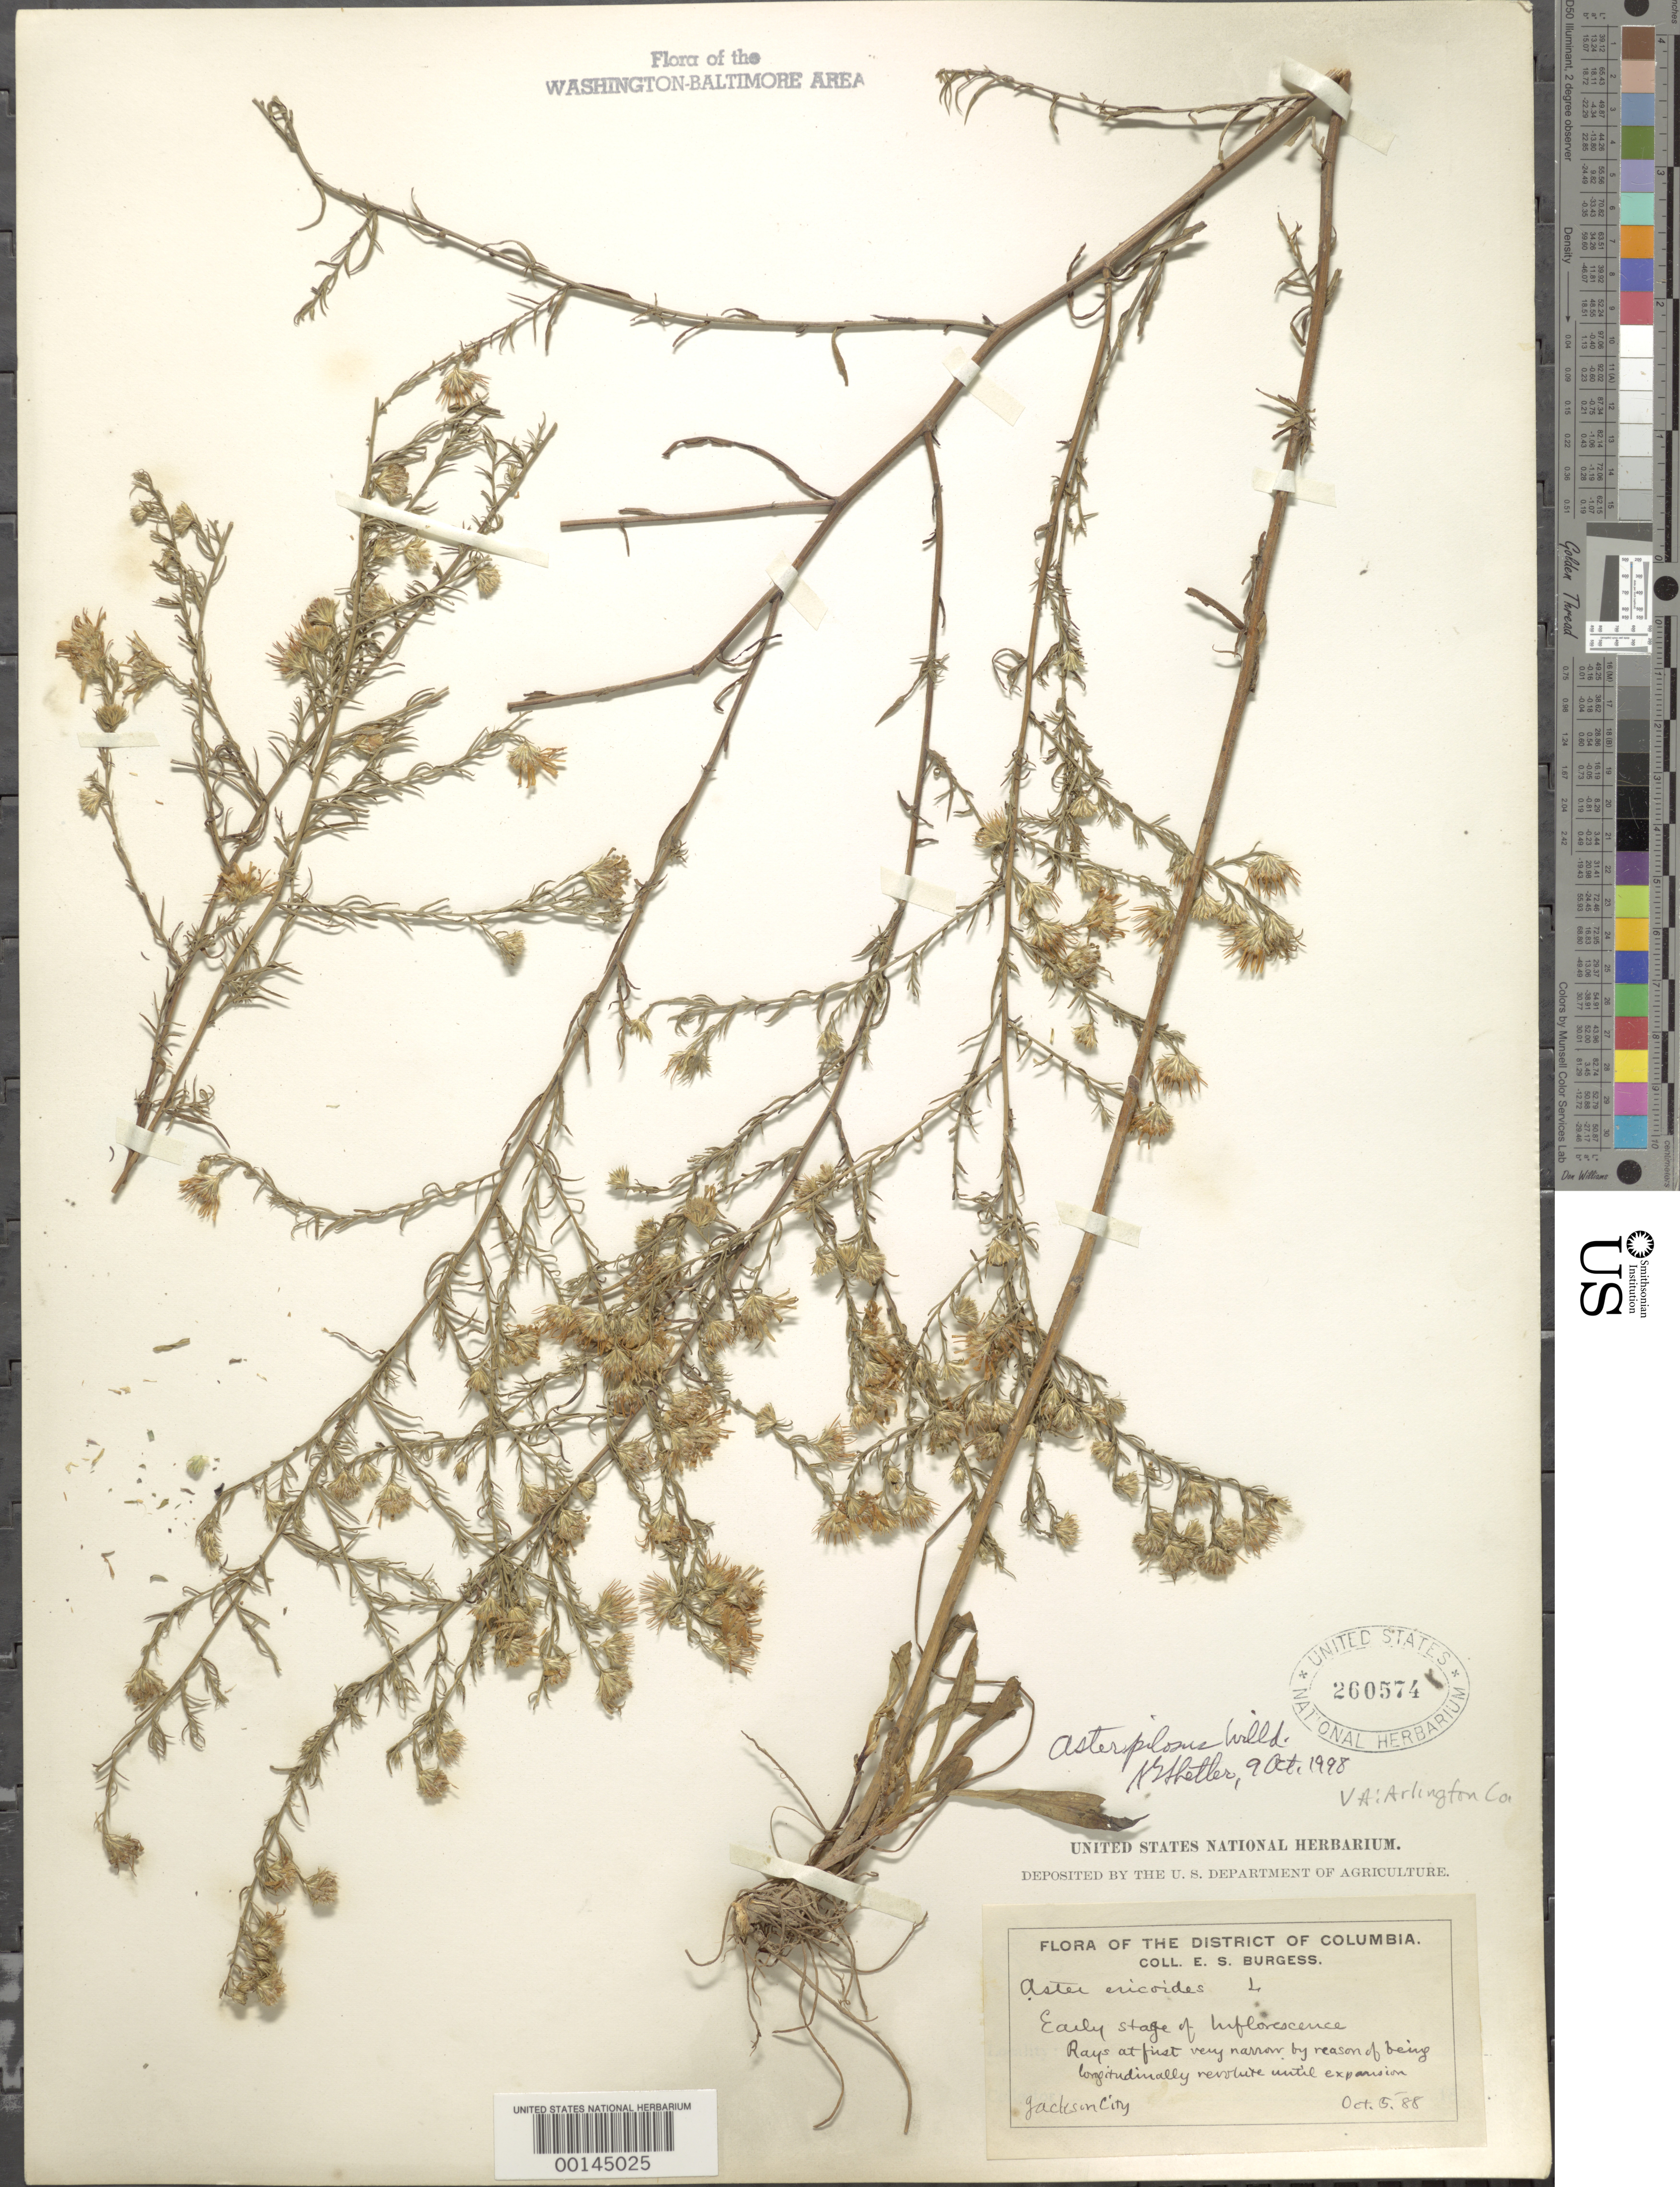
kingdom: Plantae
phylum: Tracheophyta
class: Magnoliopsida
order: Asterales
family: Asteraceae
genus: Symphyotrichum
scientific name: Symphyotrichum pilosum var. pringlei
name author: (A. Gray) G.L. Nesom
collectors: E. Burgess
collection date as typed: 05 Oct 1888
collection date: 1888-10-05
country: United States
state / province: Virginia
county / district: Arlington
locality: Jackson City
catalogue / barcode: US 260574